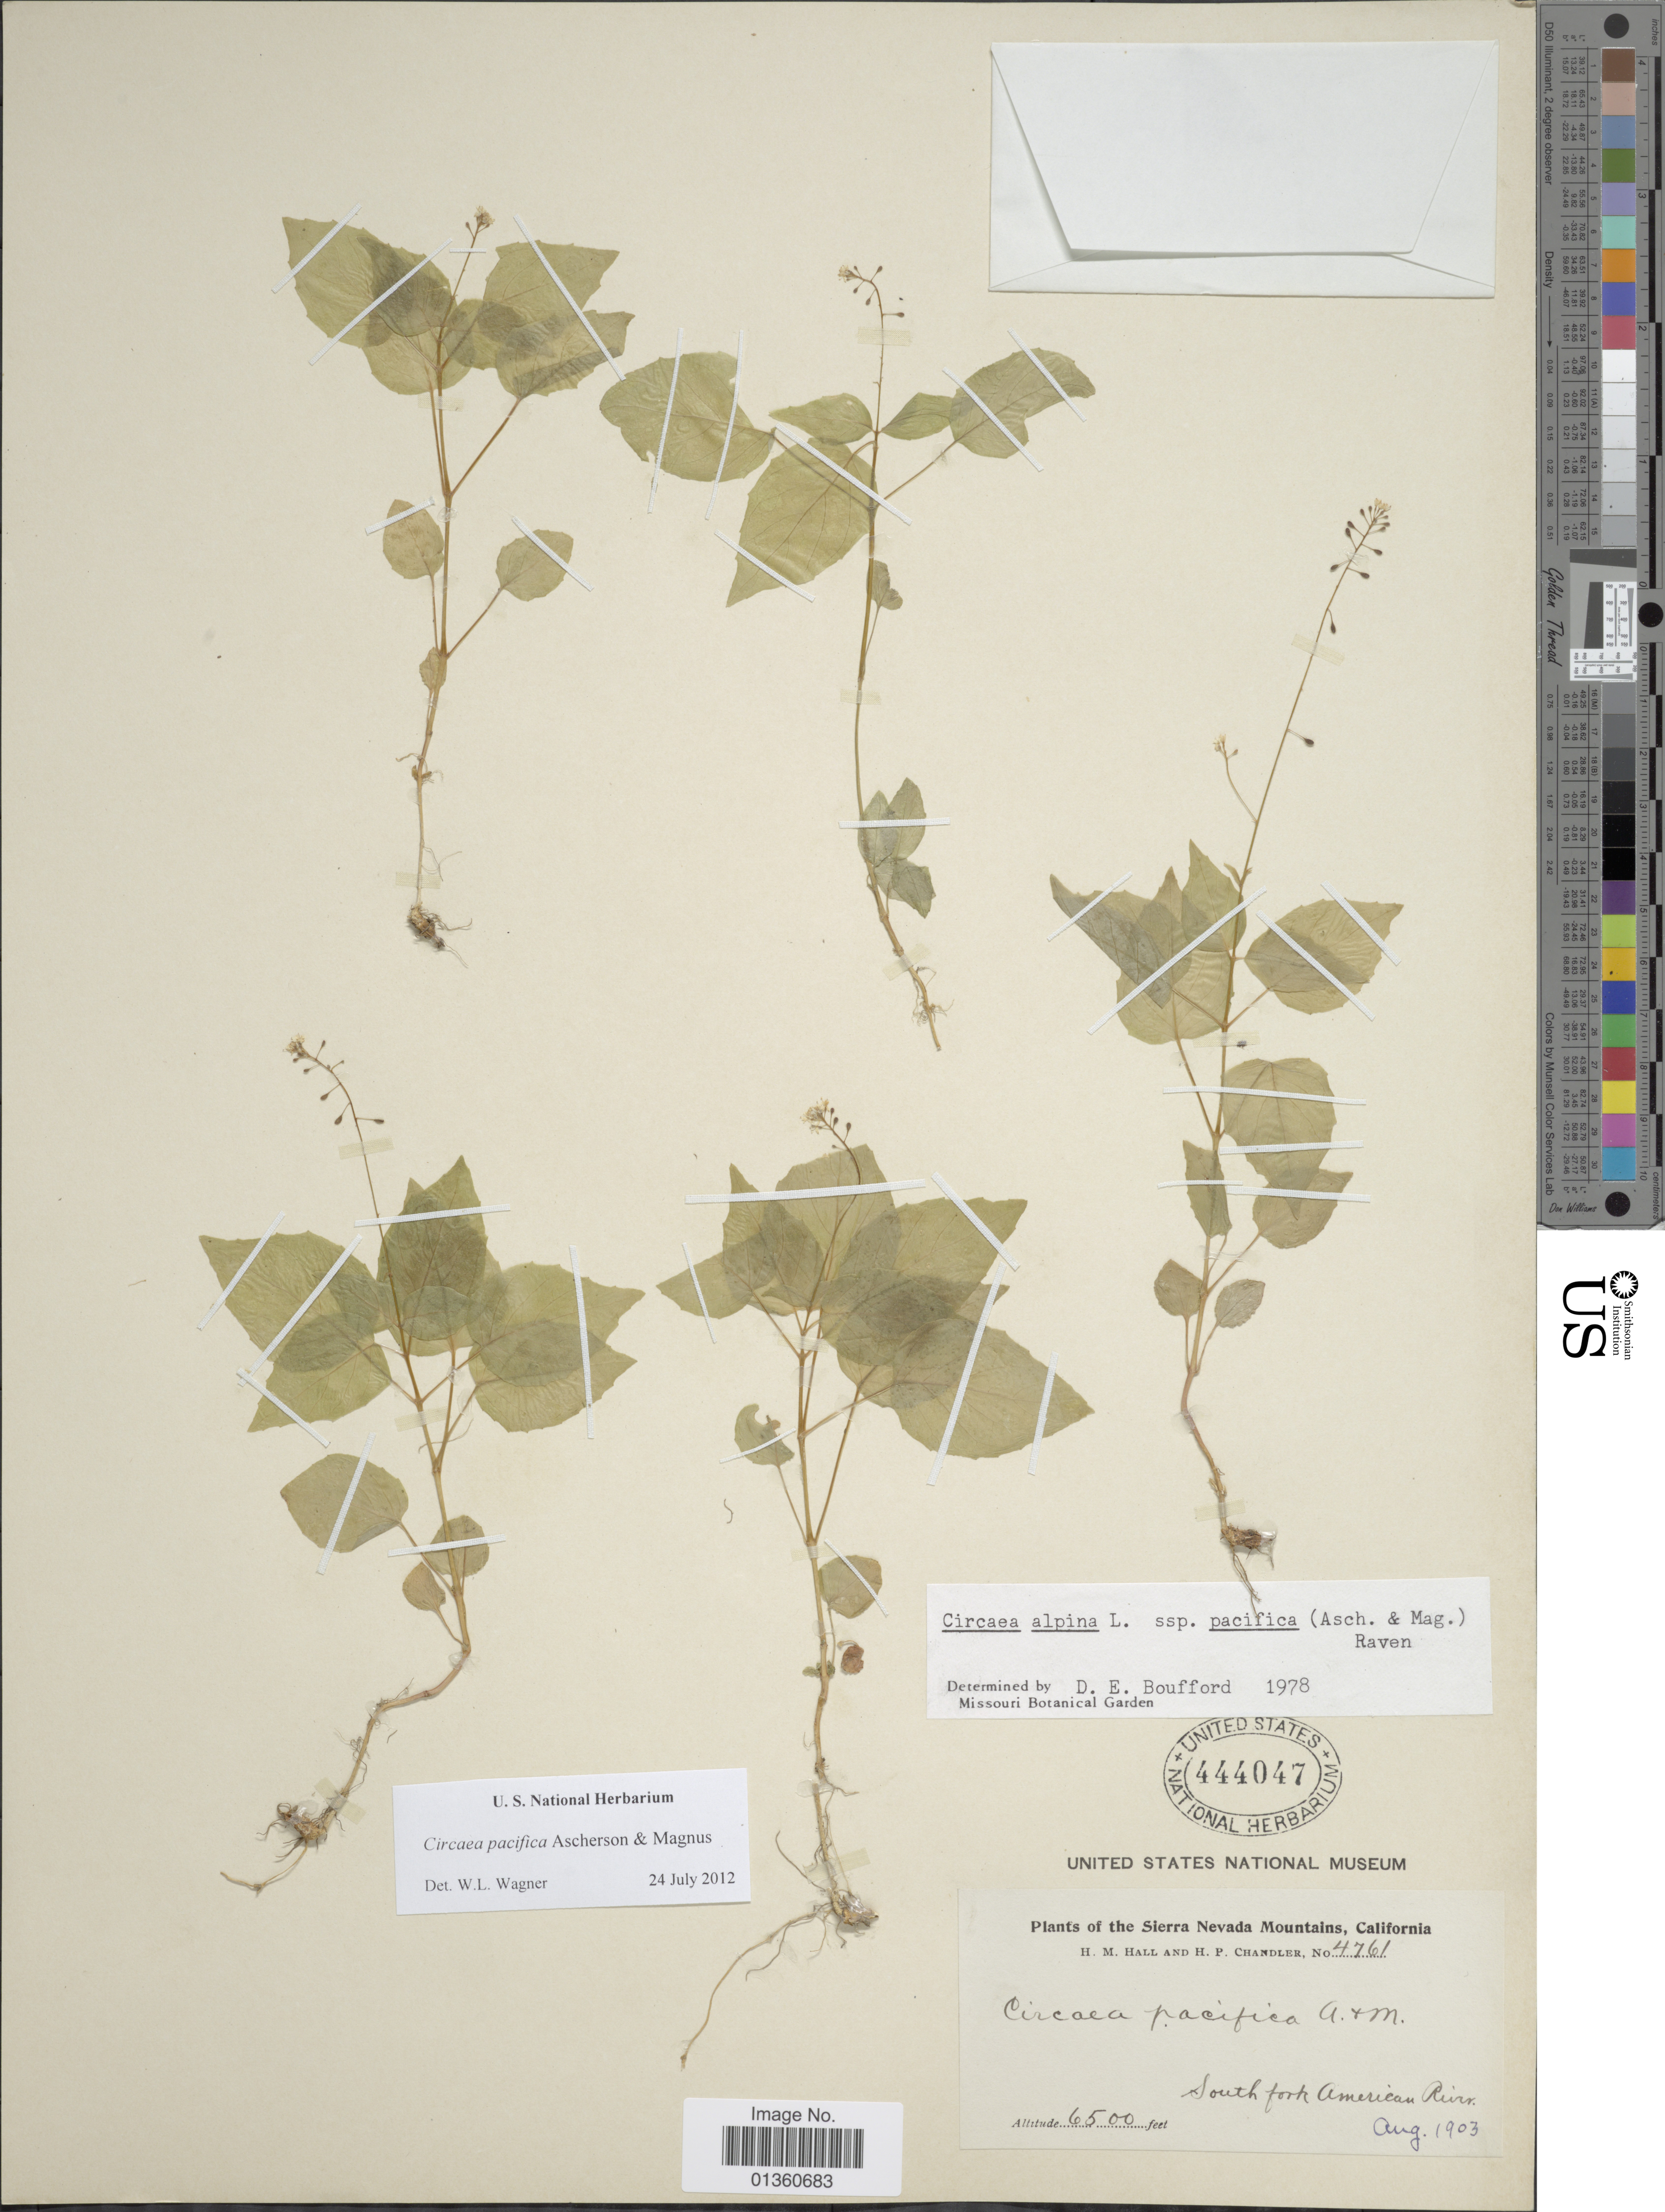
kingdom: Plantae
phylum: Tracheophyta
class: Magnoliopsida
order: Myrtales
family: Onagraceae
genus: Circaea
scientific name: Circaea pacifica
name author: Asch. & Magnus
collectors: H. M. Hall & H. Chandler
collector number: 4761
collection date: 1903-08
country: United States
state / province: California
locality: Sierra Nevada Mountains. South fork American River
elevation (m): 1981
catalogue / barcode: US 444047